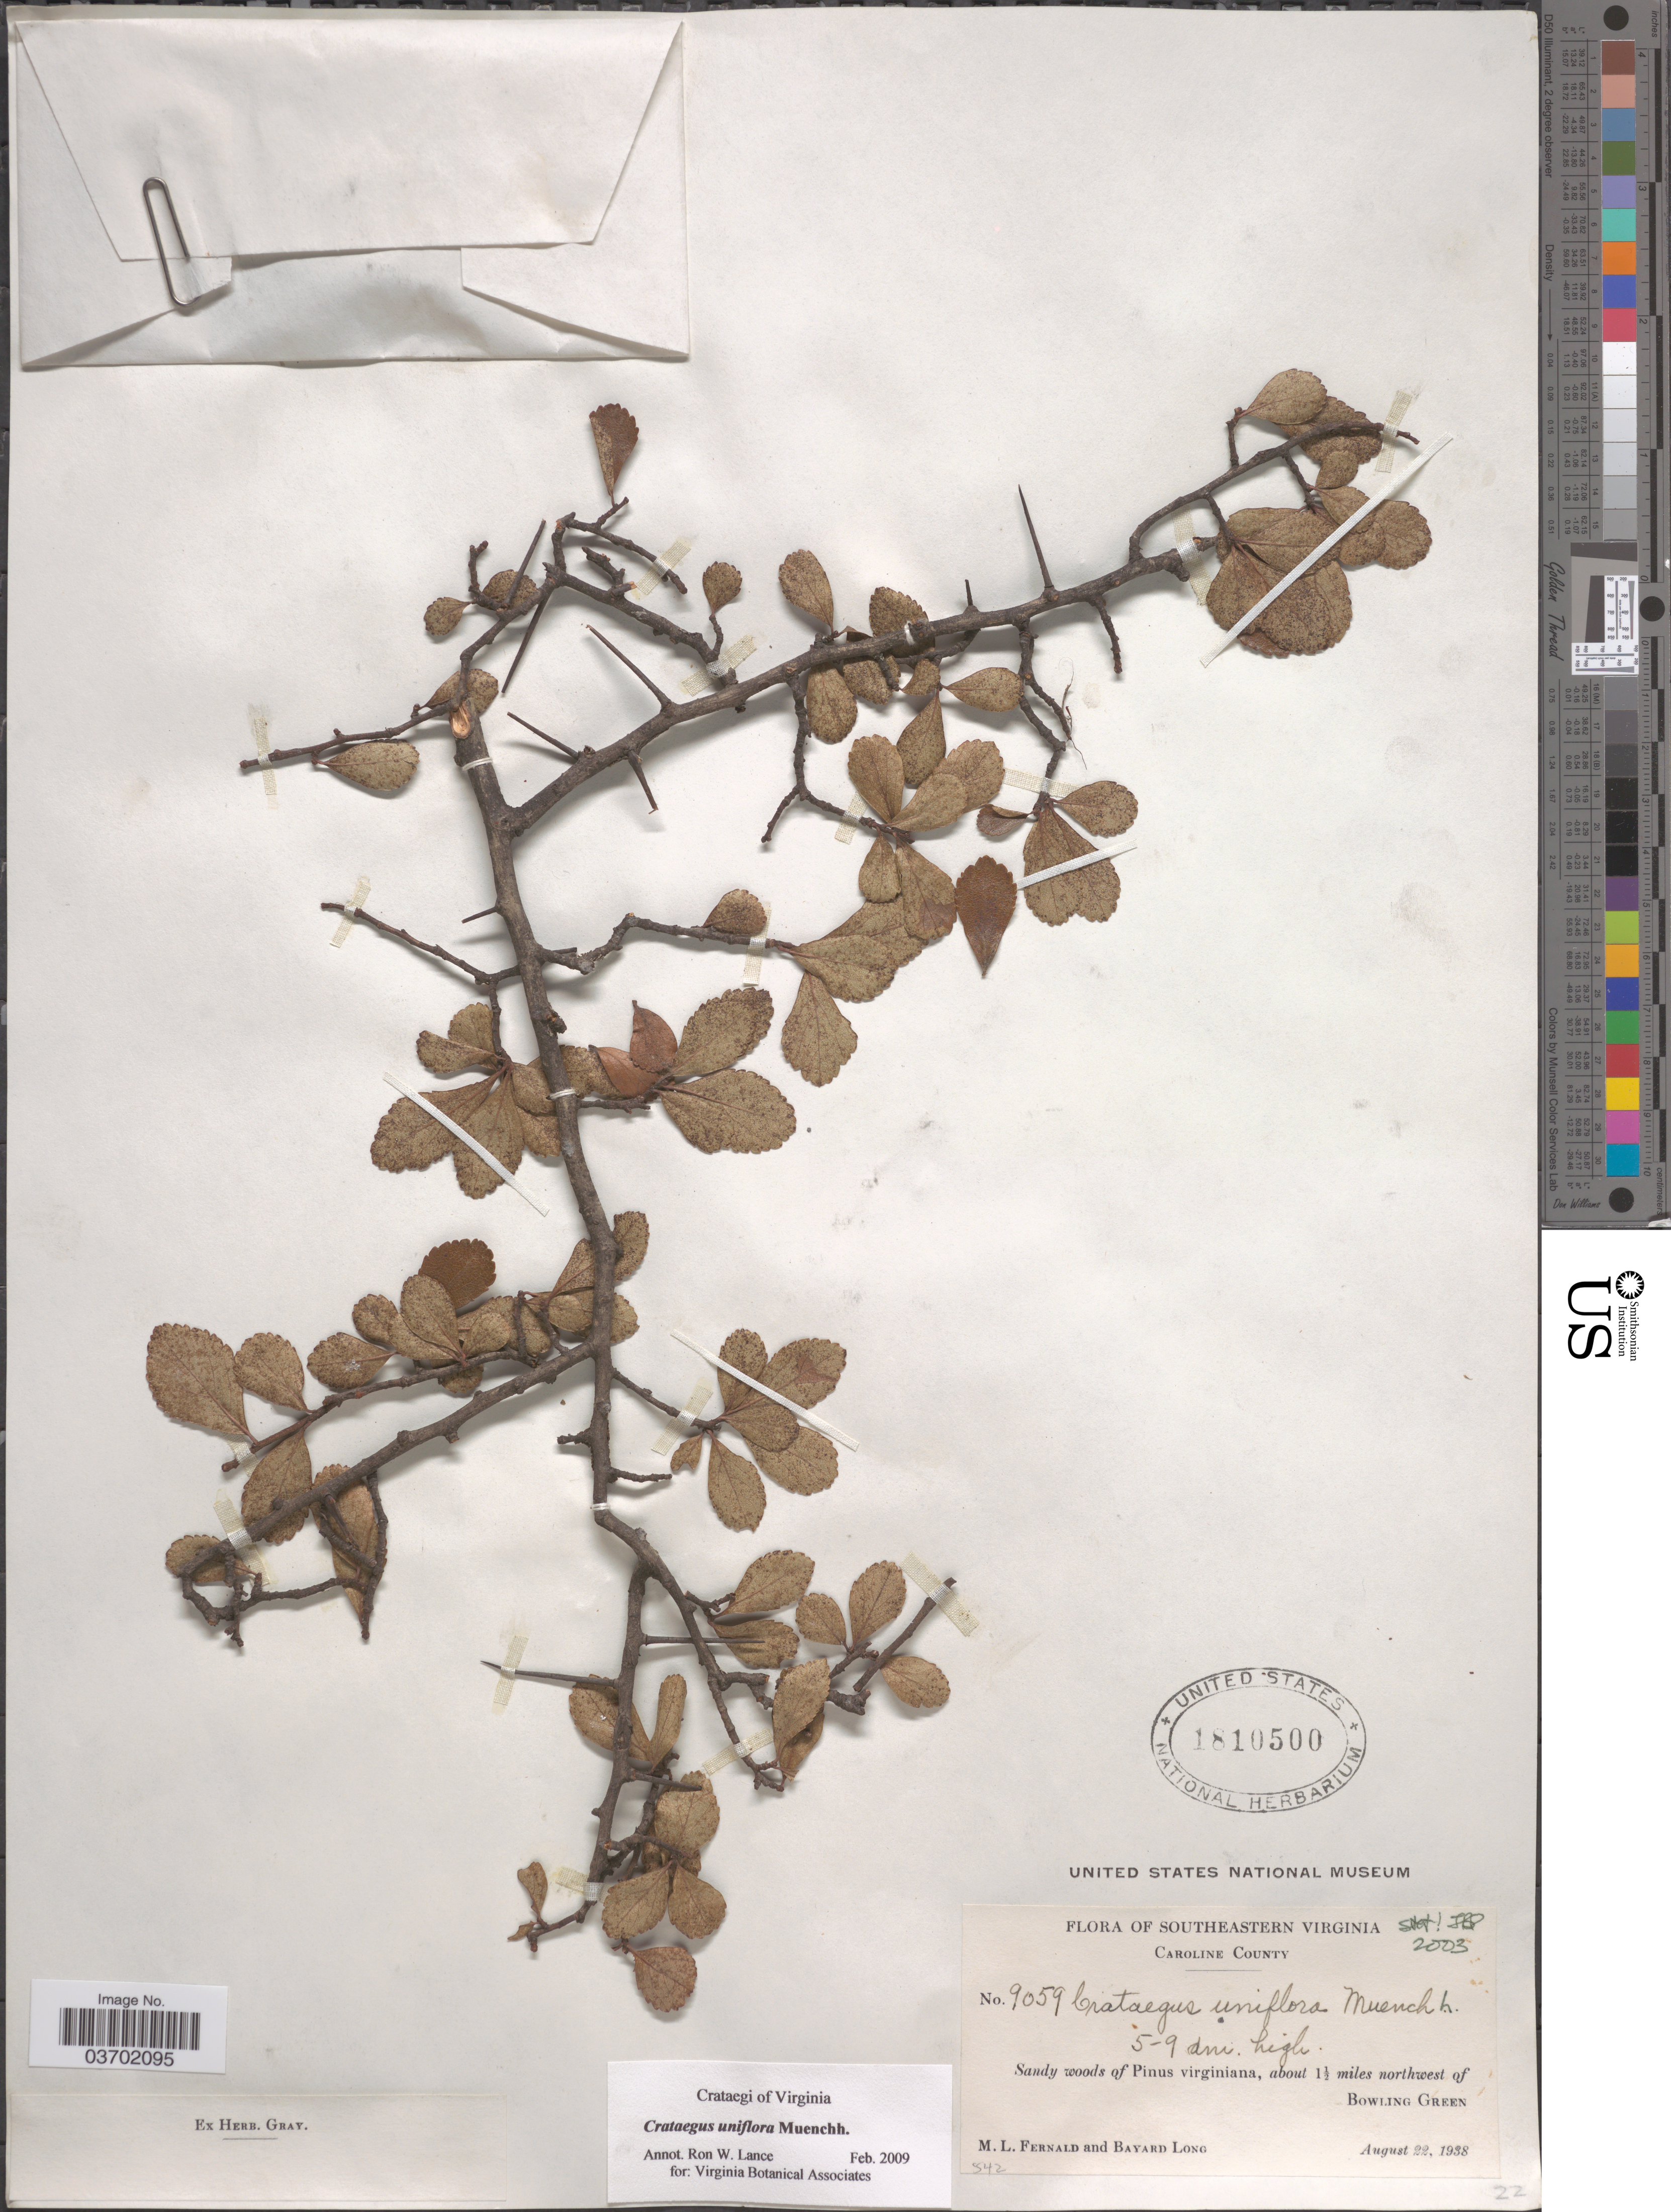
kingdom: Plantae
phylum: Tracheophyta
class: Magnoliopsida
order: Rosales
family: Rosaceae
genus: Crataegus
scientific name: Crataegus uniflora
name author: Münchh.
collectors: M. L. Fernald & B. Long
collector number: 9059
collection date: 1938-08-22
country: United States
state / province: Virginia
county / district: Caroline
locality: Southeastern Virginia. Caroline County. About 1½ miles northwest of Bowling Green.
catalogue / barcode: US 1810500